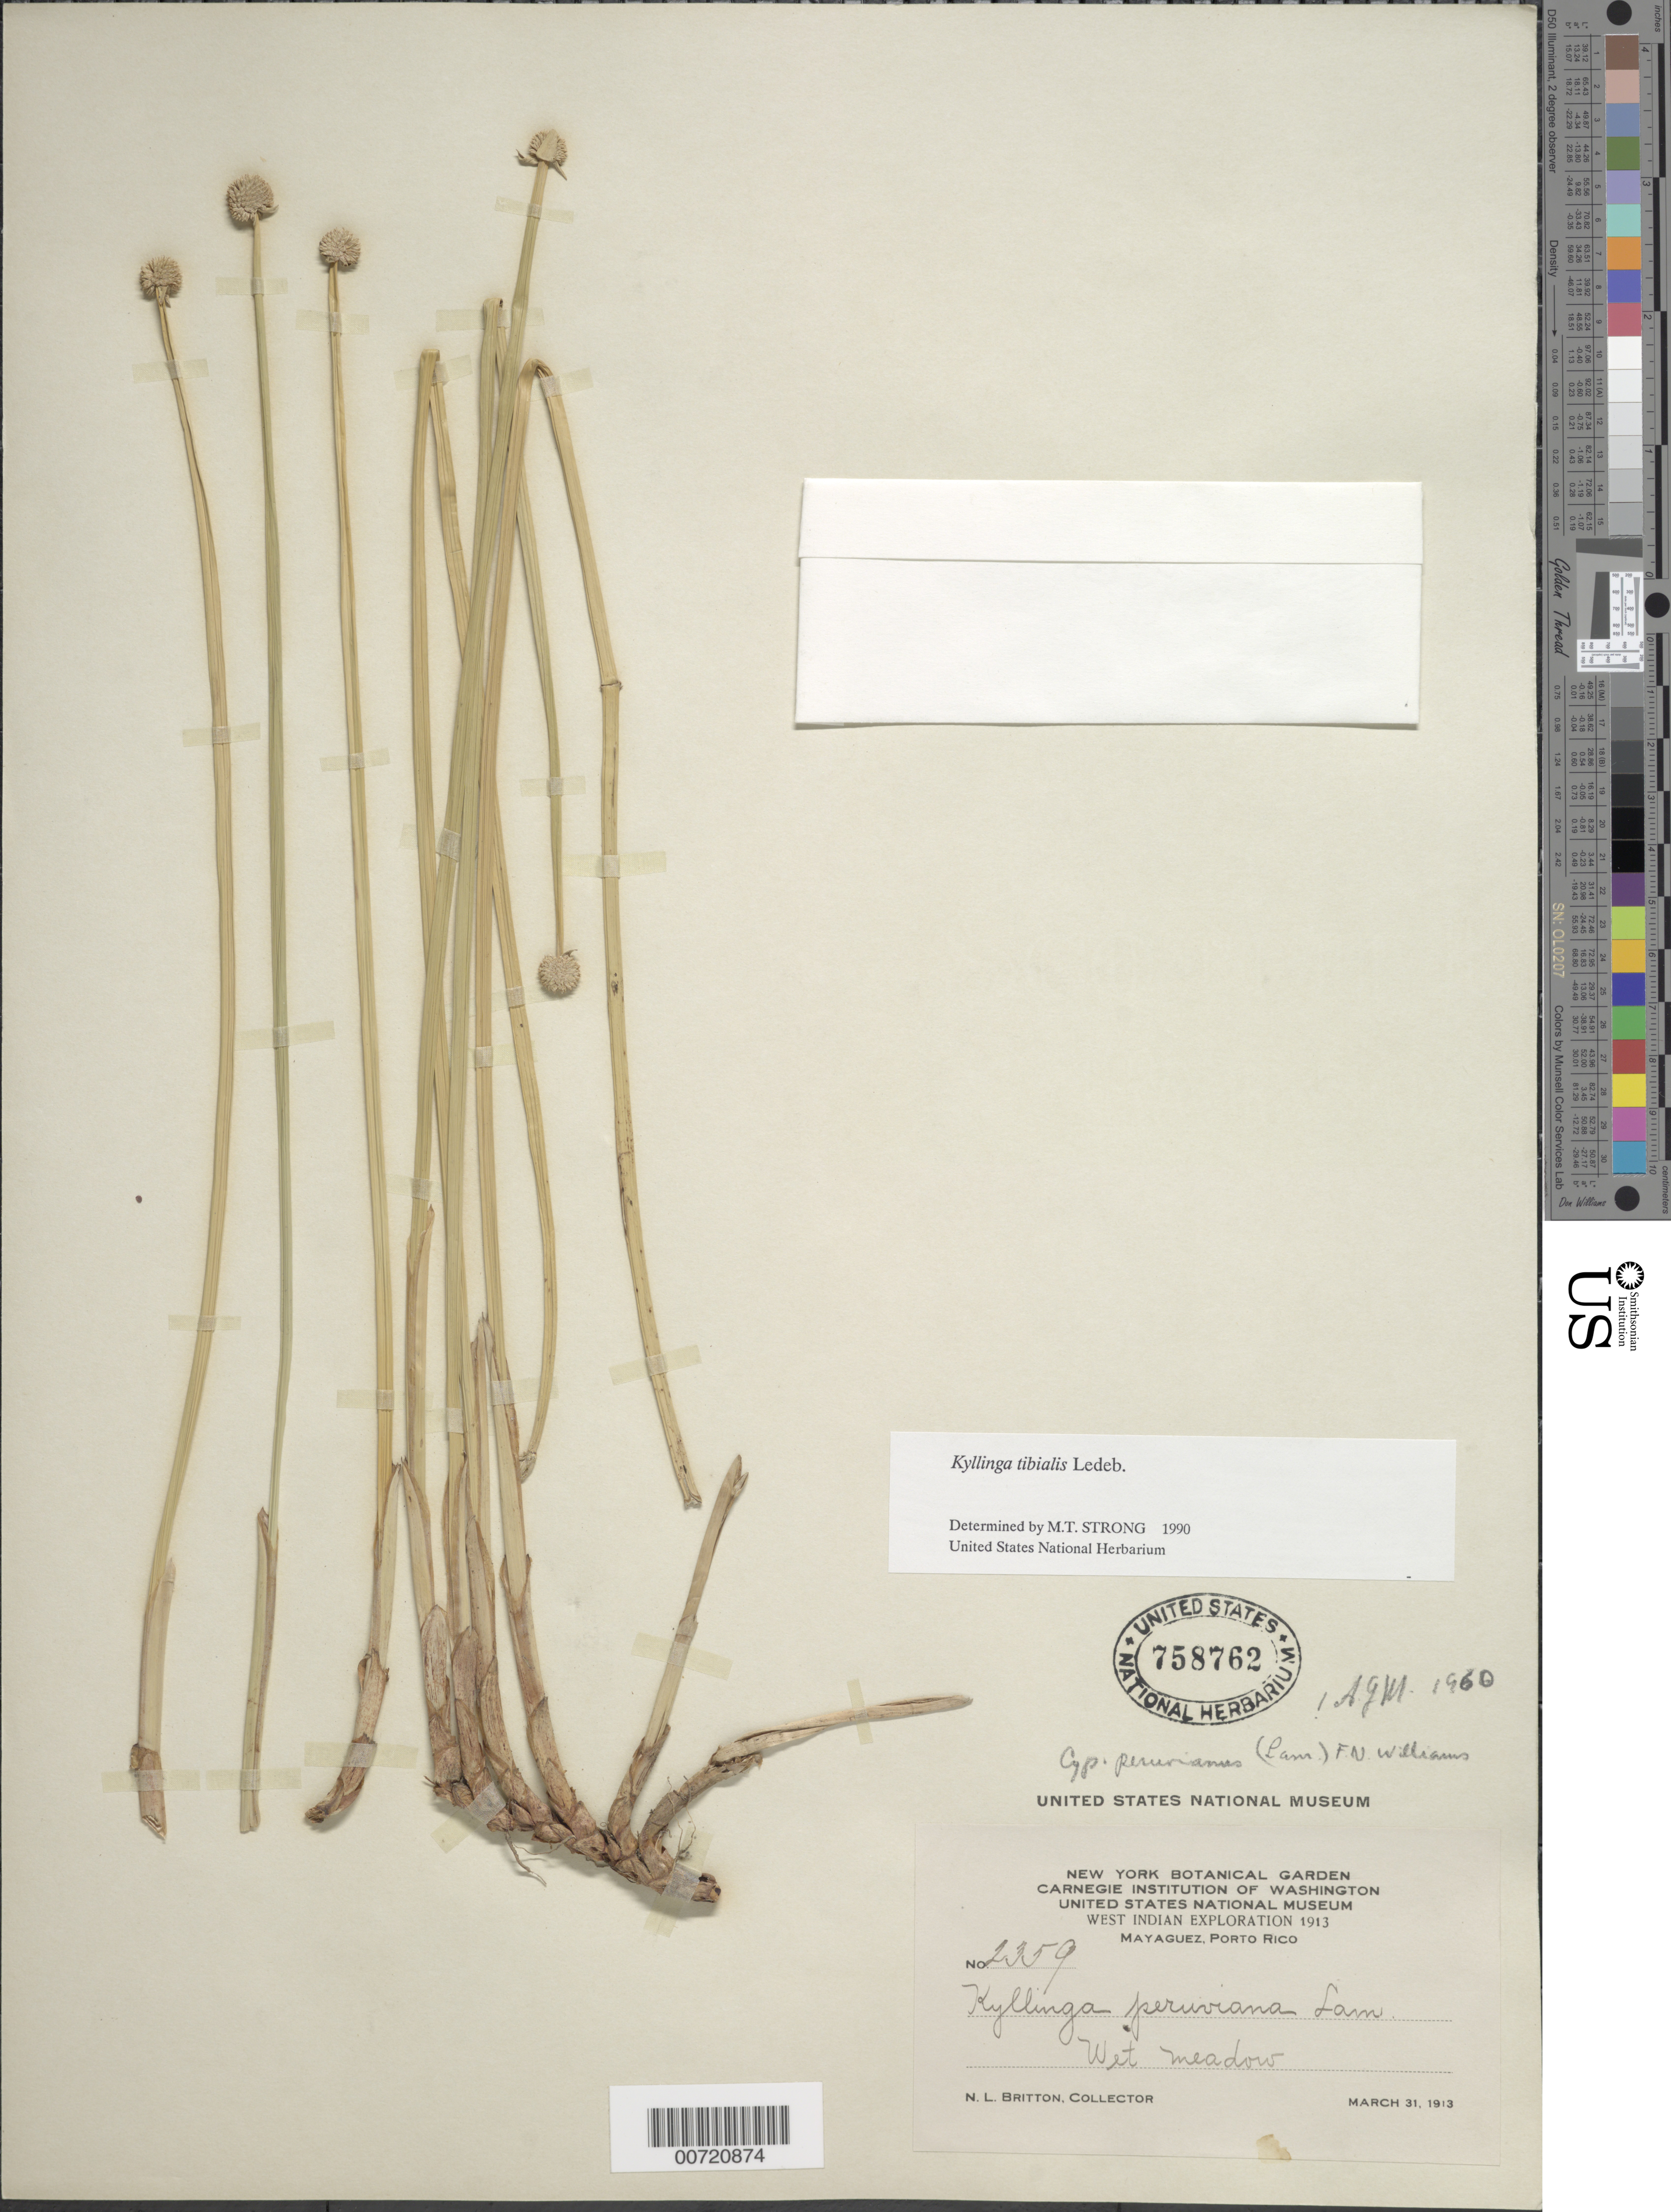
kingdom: Plantae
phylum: Tracheophyta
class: Liliopsida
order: Poales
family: Cyperaceae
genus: Cyperus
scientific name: Cyperus tibialis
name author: (Poit. ex Ledeb.) Govaerts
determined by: Strong, Mark T., (BOT), Smithsonian Institution - National Museum of Natural History (UNITED STATES)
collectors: N. Britton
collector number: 2359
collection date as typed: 21 Mar 1913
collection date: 1913-03-21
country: Puerto Rico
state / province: Mayagüez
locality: Mayagüez.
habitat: Wet meadow.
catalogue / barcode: US 758762